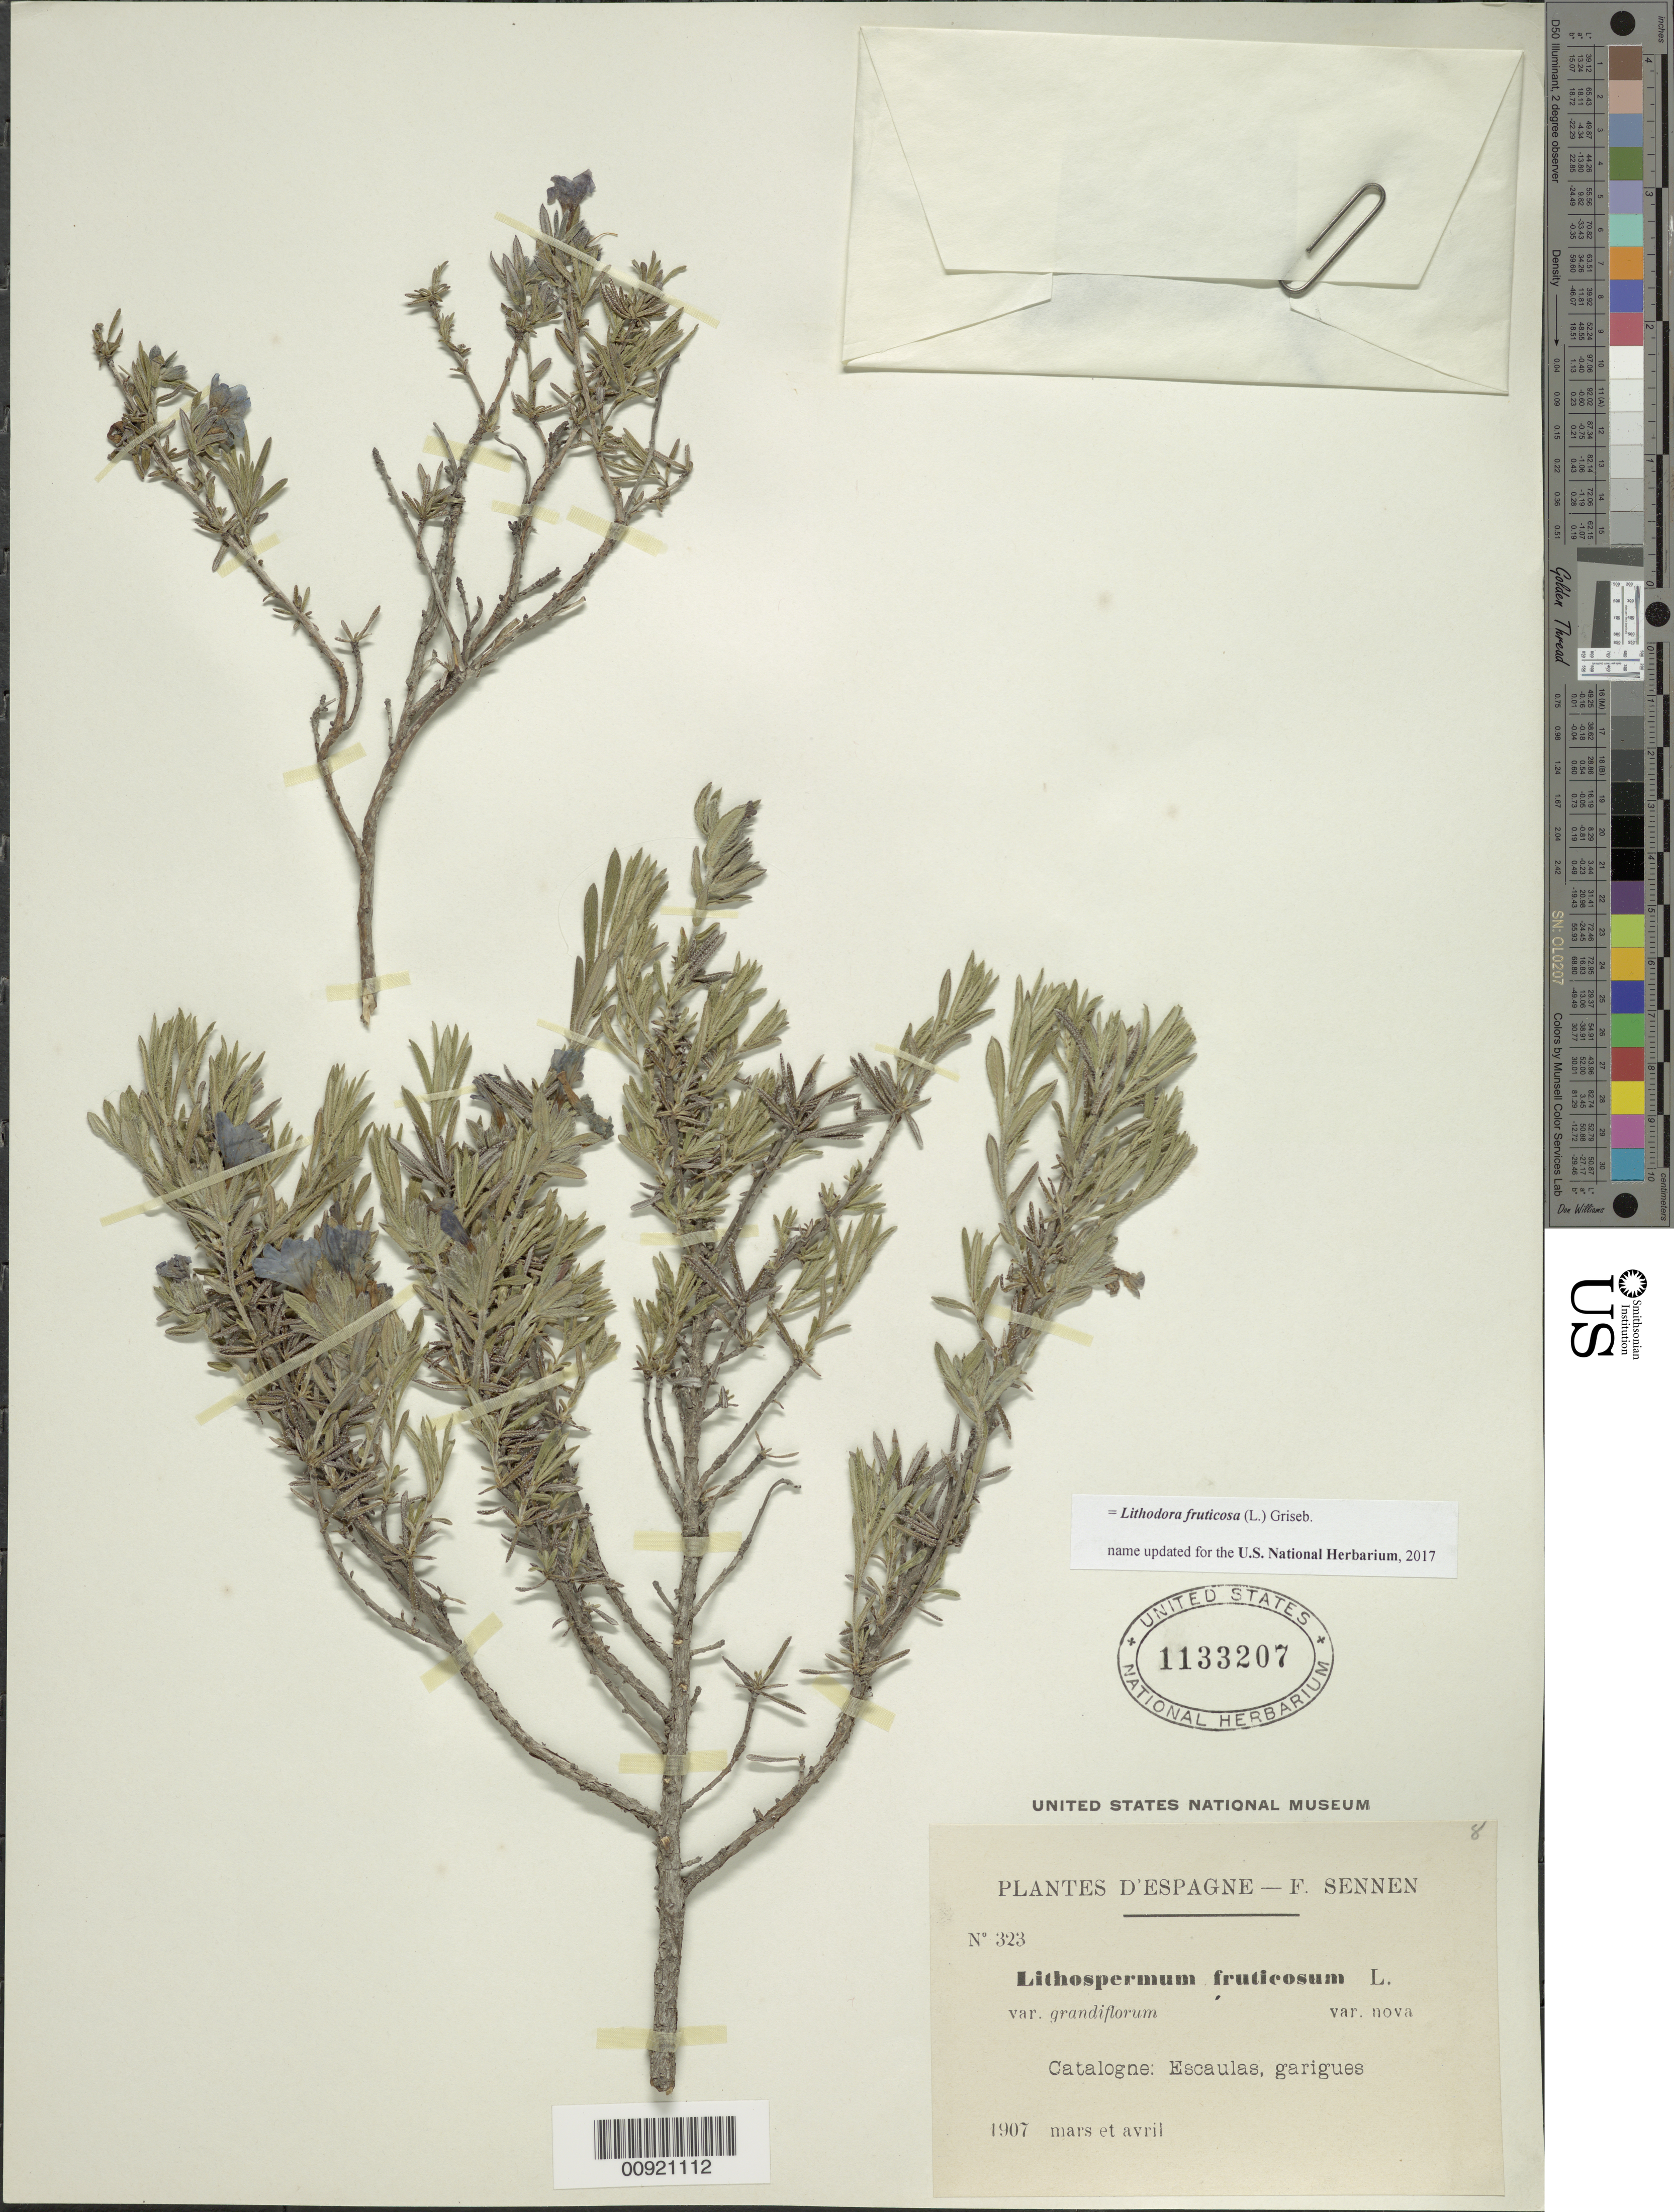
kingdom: Plantae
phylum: Tracheophyta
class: Magnoliopsida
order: Boraginales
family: Boraginaceae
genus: Lithodora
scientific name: Lithodora fruticosa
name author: (L.) Griseb.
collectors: E. Sennen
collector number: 323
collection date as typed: Mar 1907 and -- Apr 1907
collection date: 1907-03,1907-04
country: Spain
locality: Catalogne: Escaulas, garigues.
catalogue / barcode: US 1133207